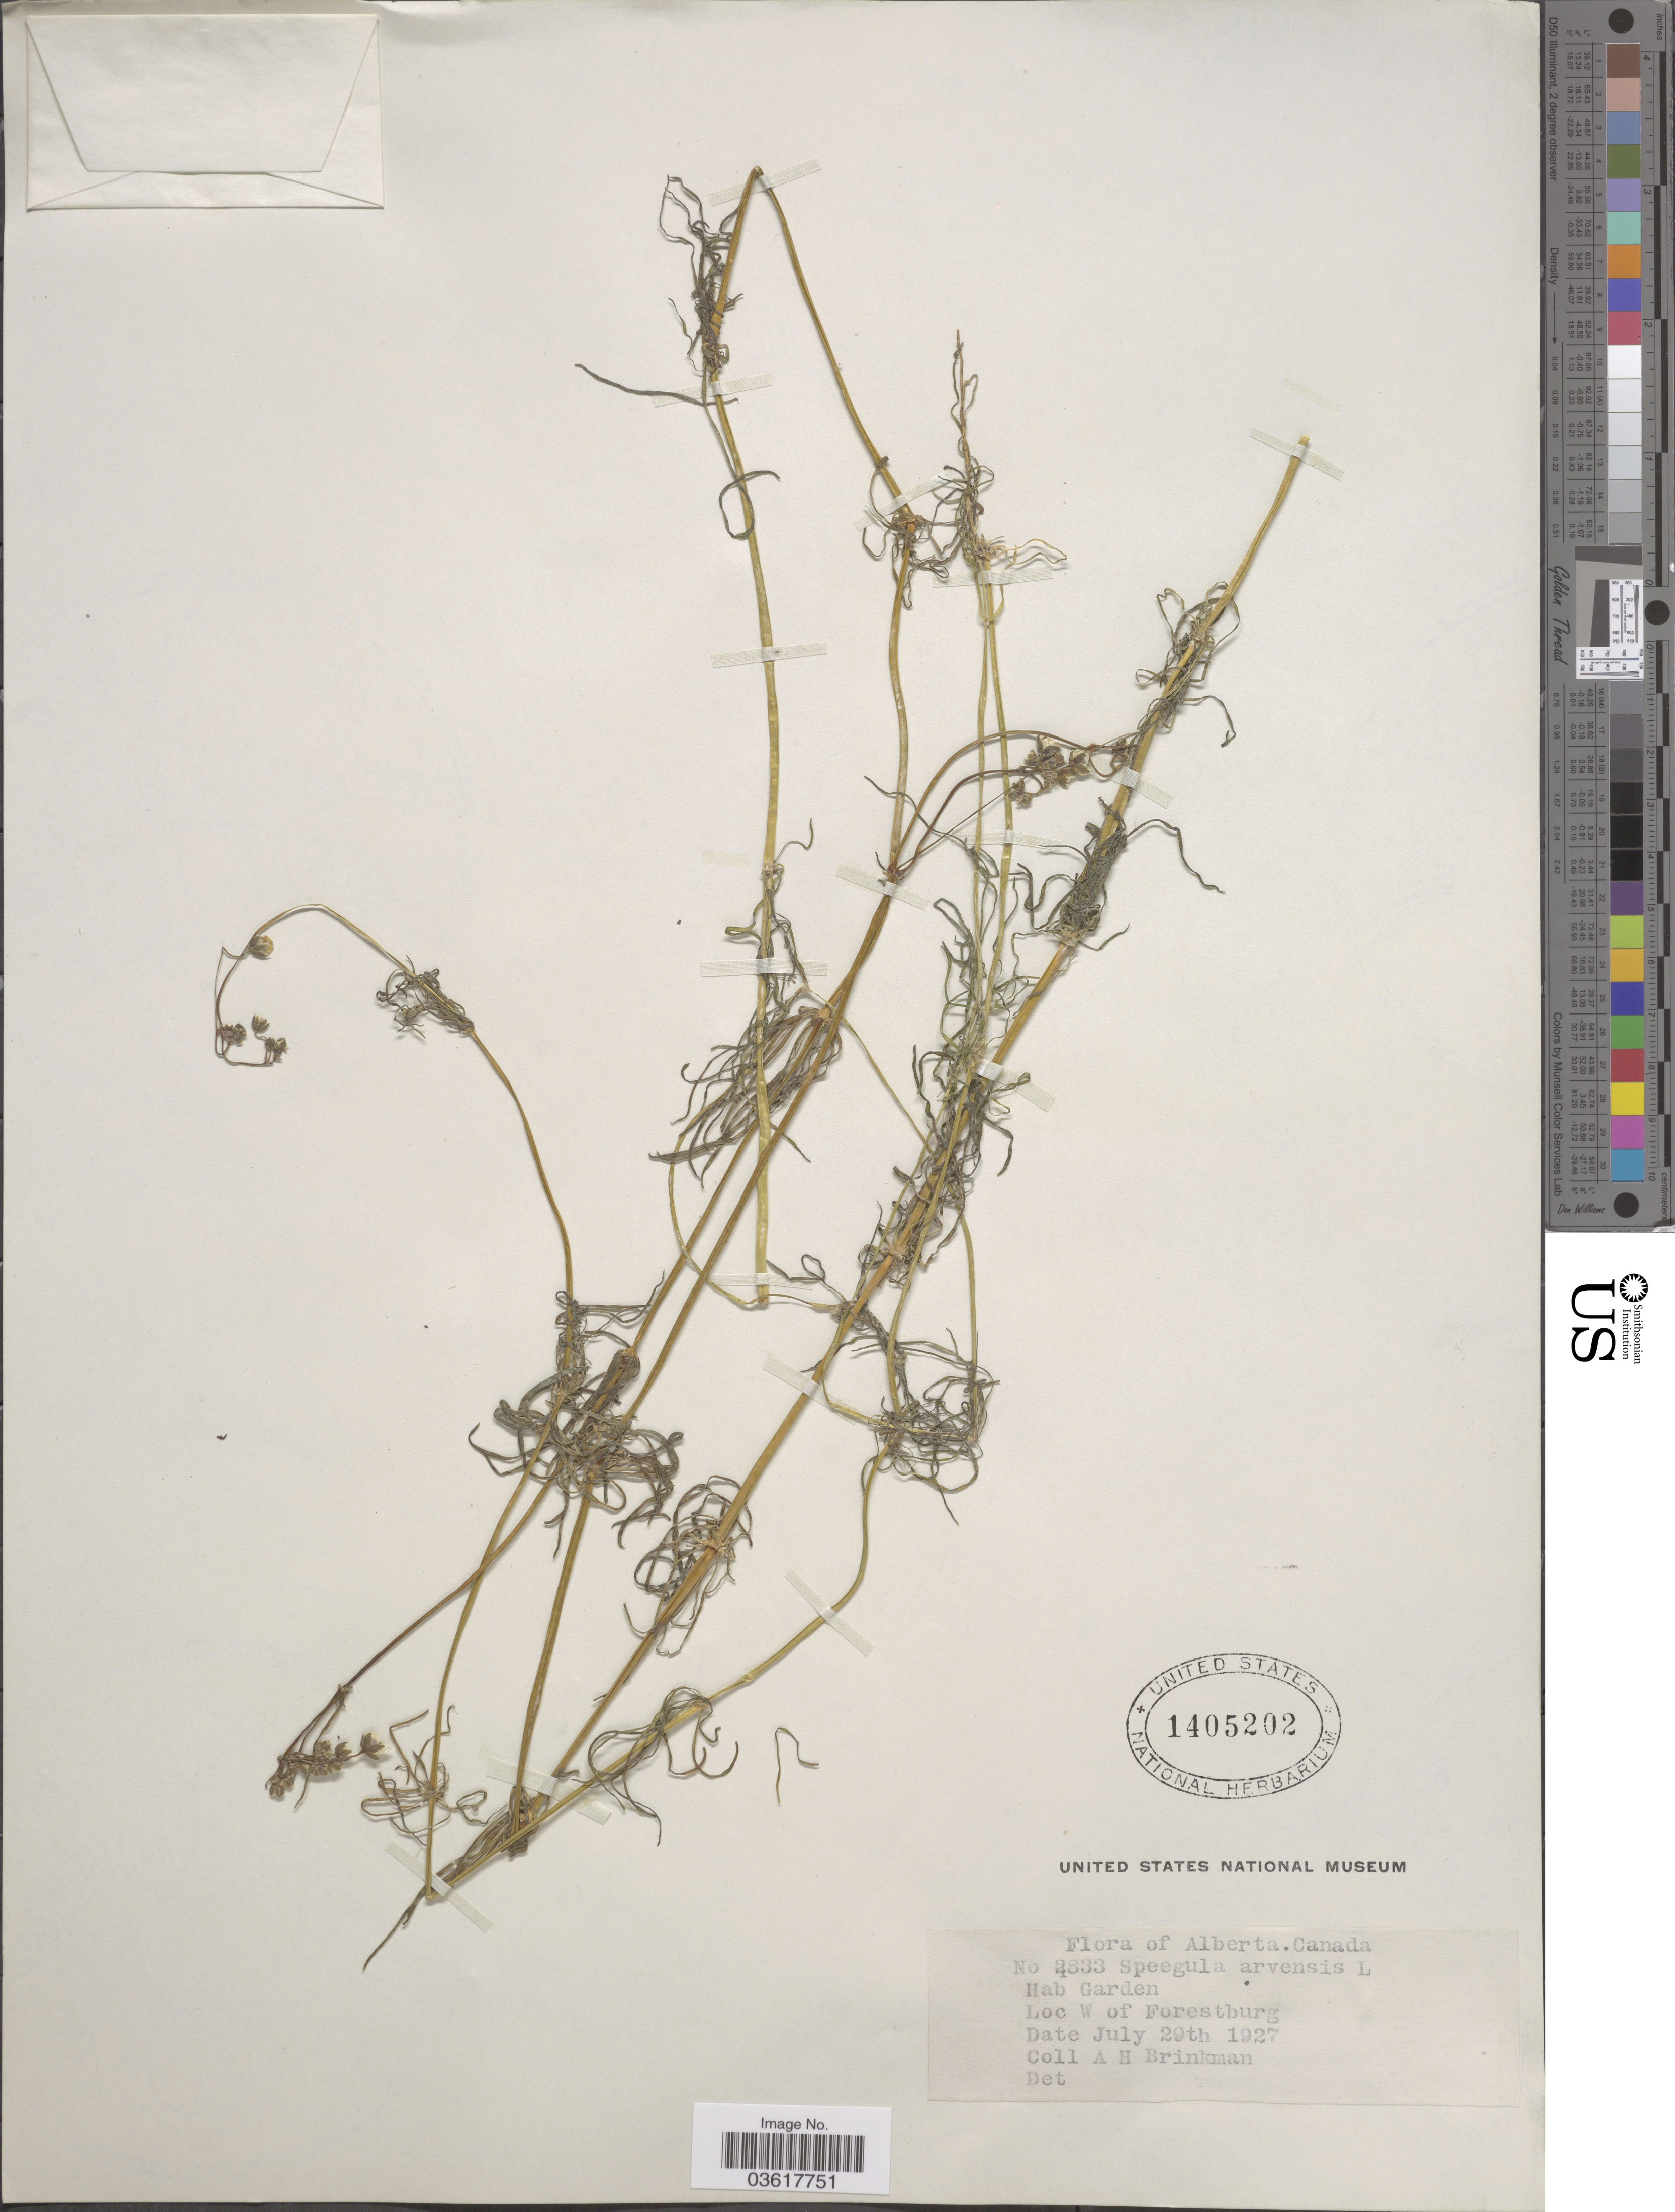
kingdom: Plantae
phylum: Tracheophyta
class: Magnoliopsida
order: Caryophyllales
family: Caryophyllaceae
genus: Spergula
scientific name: Spergula arvensis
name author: L.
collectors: A. Brinkman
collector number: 2833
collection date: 1927-07-29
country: Canada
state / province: Alberta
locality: W of Forestburg.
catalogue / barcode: US 1405202